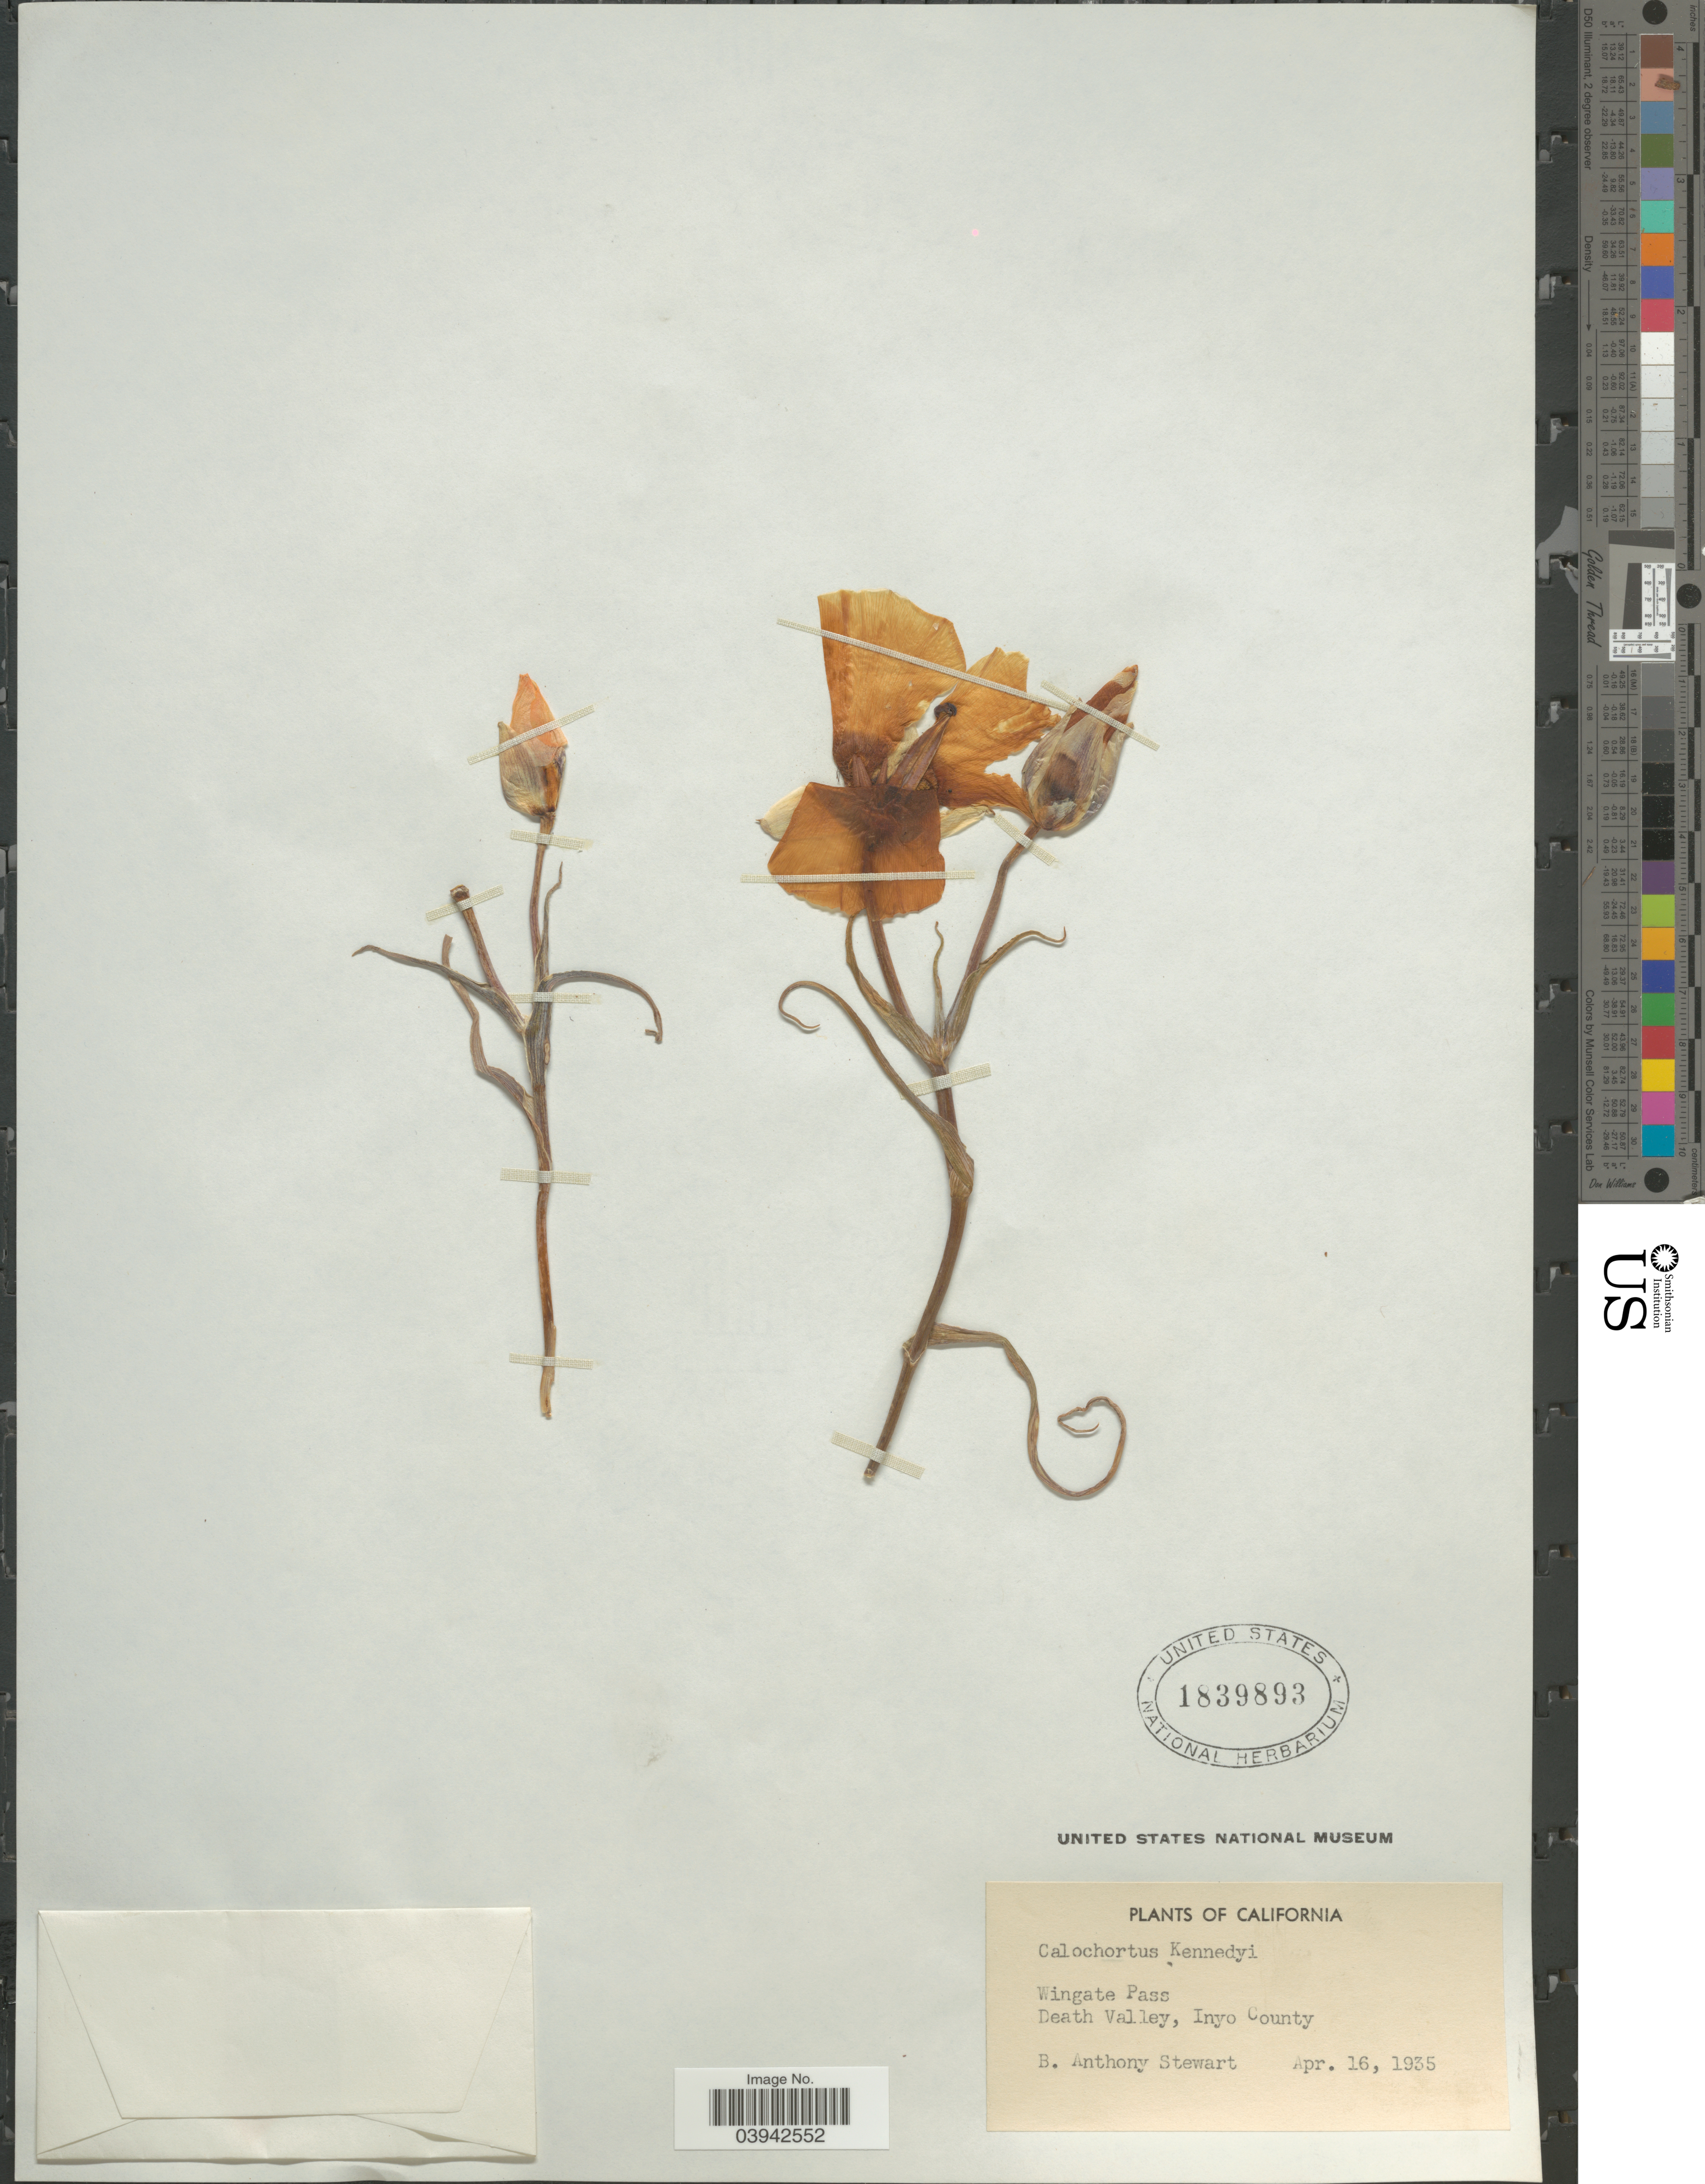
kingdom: Plantae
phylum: Tracheophyta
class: Liliopsida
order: Liliales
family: Liliaceae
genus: Calochortus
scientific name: Calochortus kennedyi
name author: Porter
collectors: B. Stewart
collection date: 1935-04-16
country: United States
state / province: California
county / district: Inyo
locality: Wingate Pass. Death Valley, Inyo County.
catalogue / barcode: US 1839893